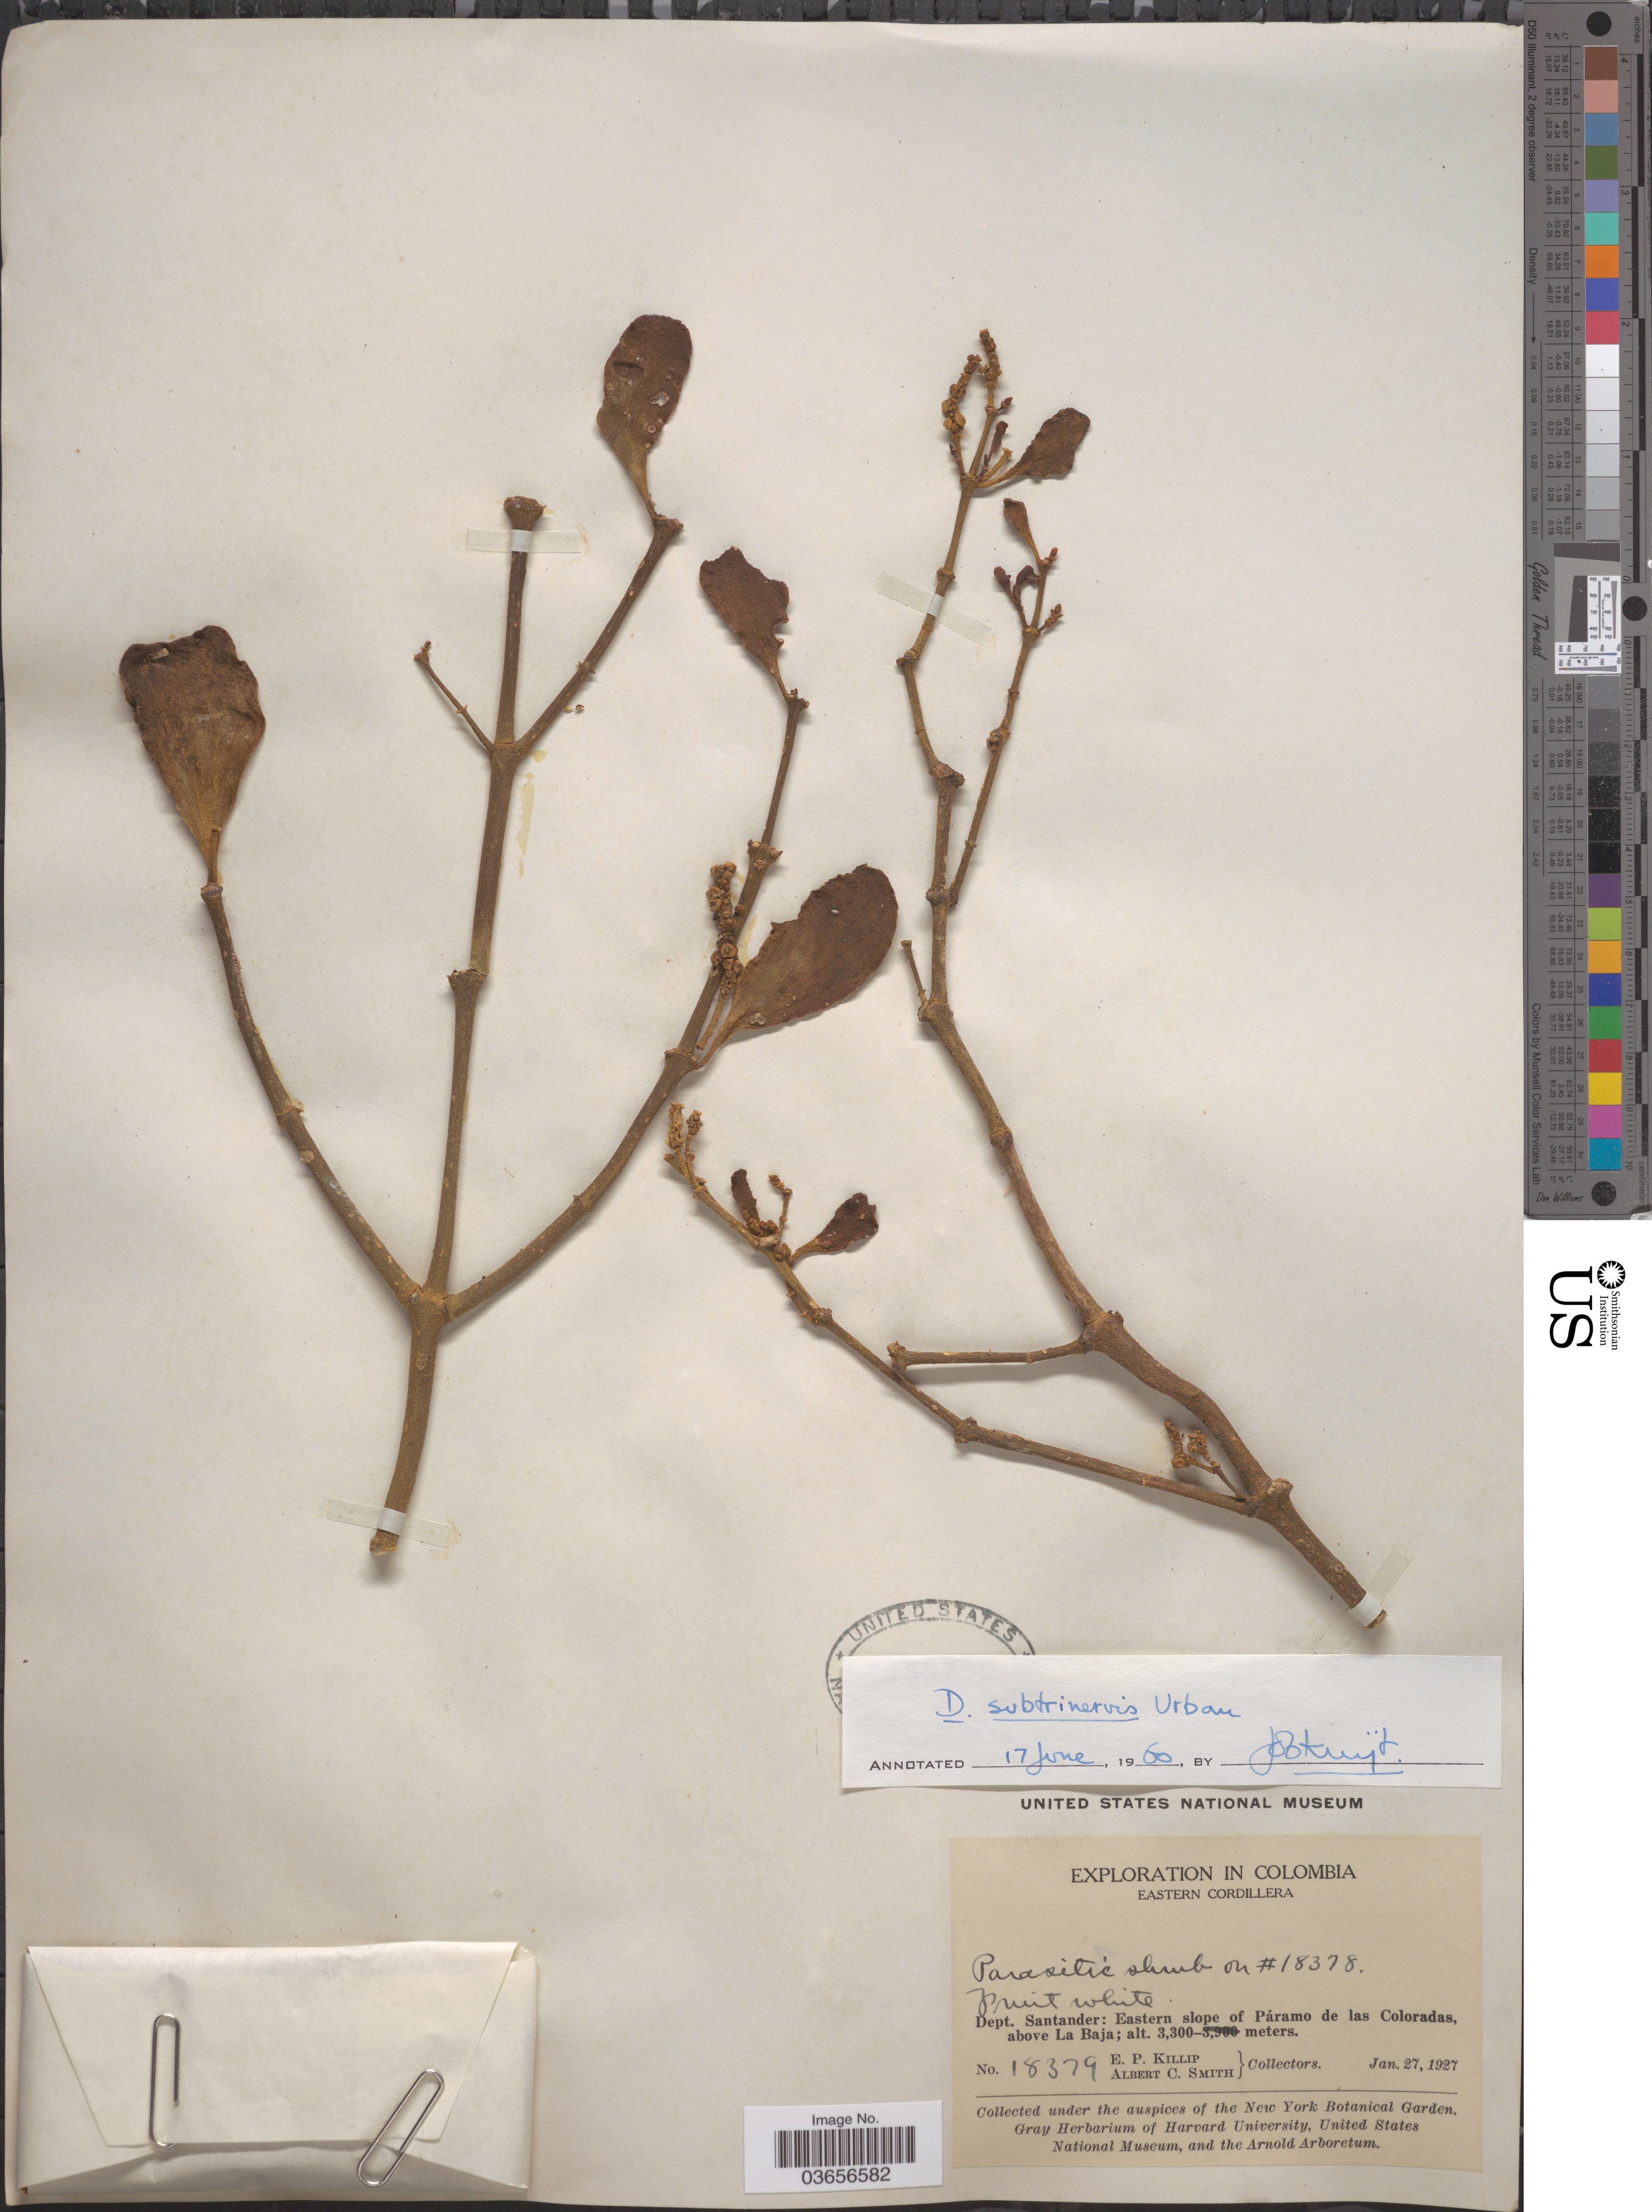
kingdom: Plantae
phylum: Tracheophyta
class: Magnoliopsida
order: Santalales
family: Viscaceae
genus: Dendrophthora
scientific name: Dendrophthora subtrinervis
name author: Urb.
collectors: E. P. Killip & A. C. Smith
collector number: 18379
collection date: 1927-01-27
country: Colombia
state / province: Santander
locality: Eastern Cordillera. Dept. Santander: Eastern slope of Páramo de las Coloradas, above La Baja.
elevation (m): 3300